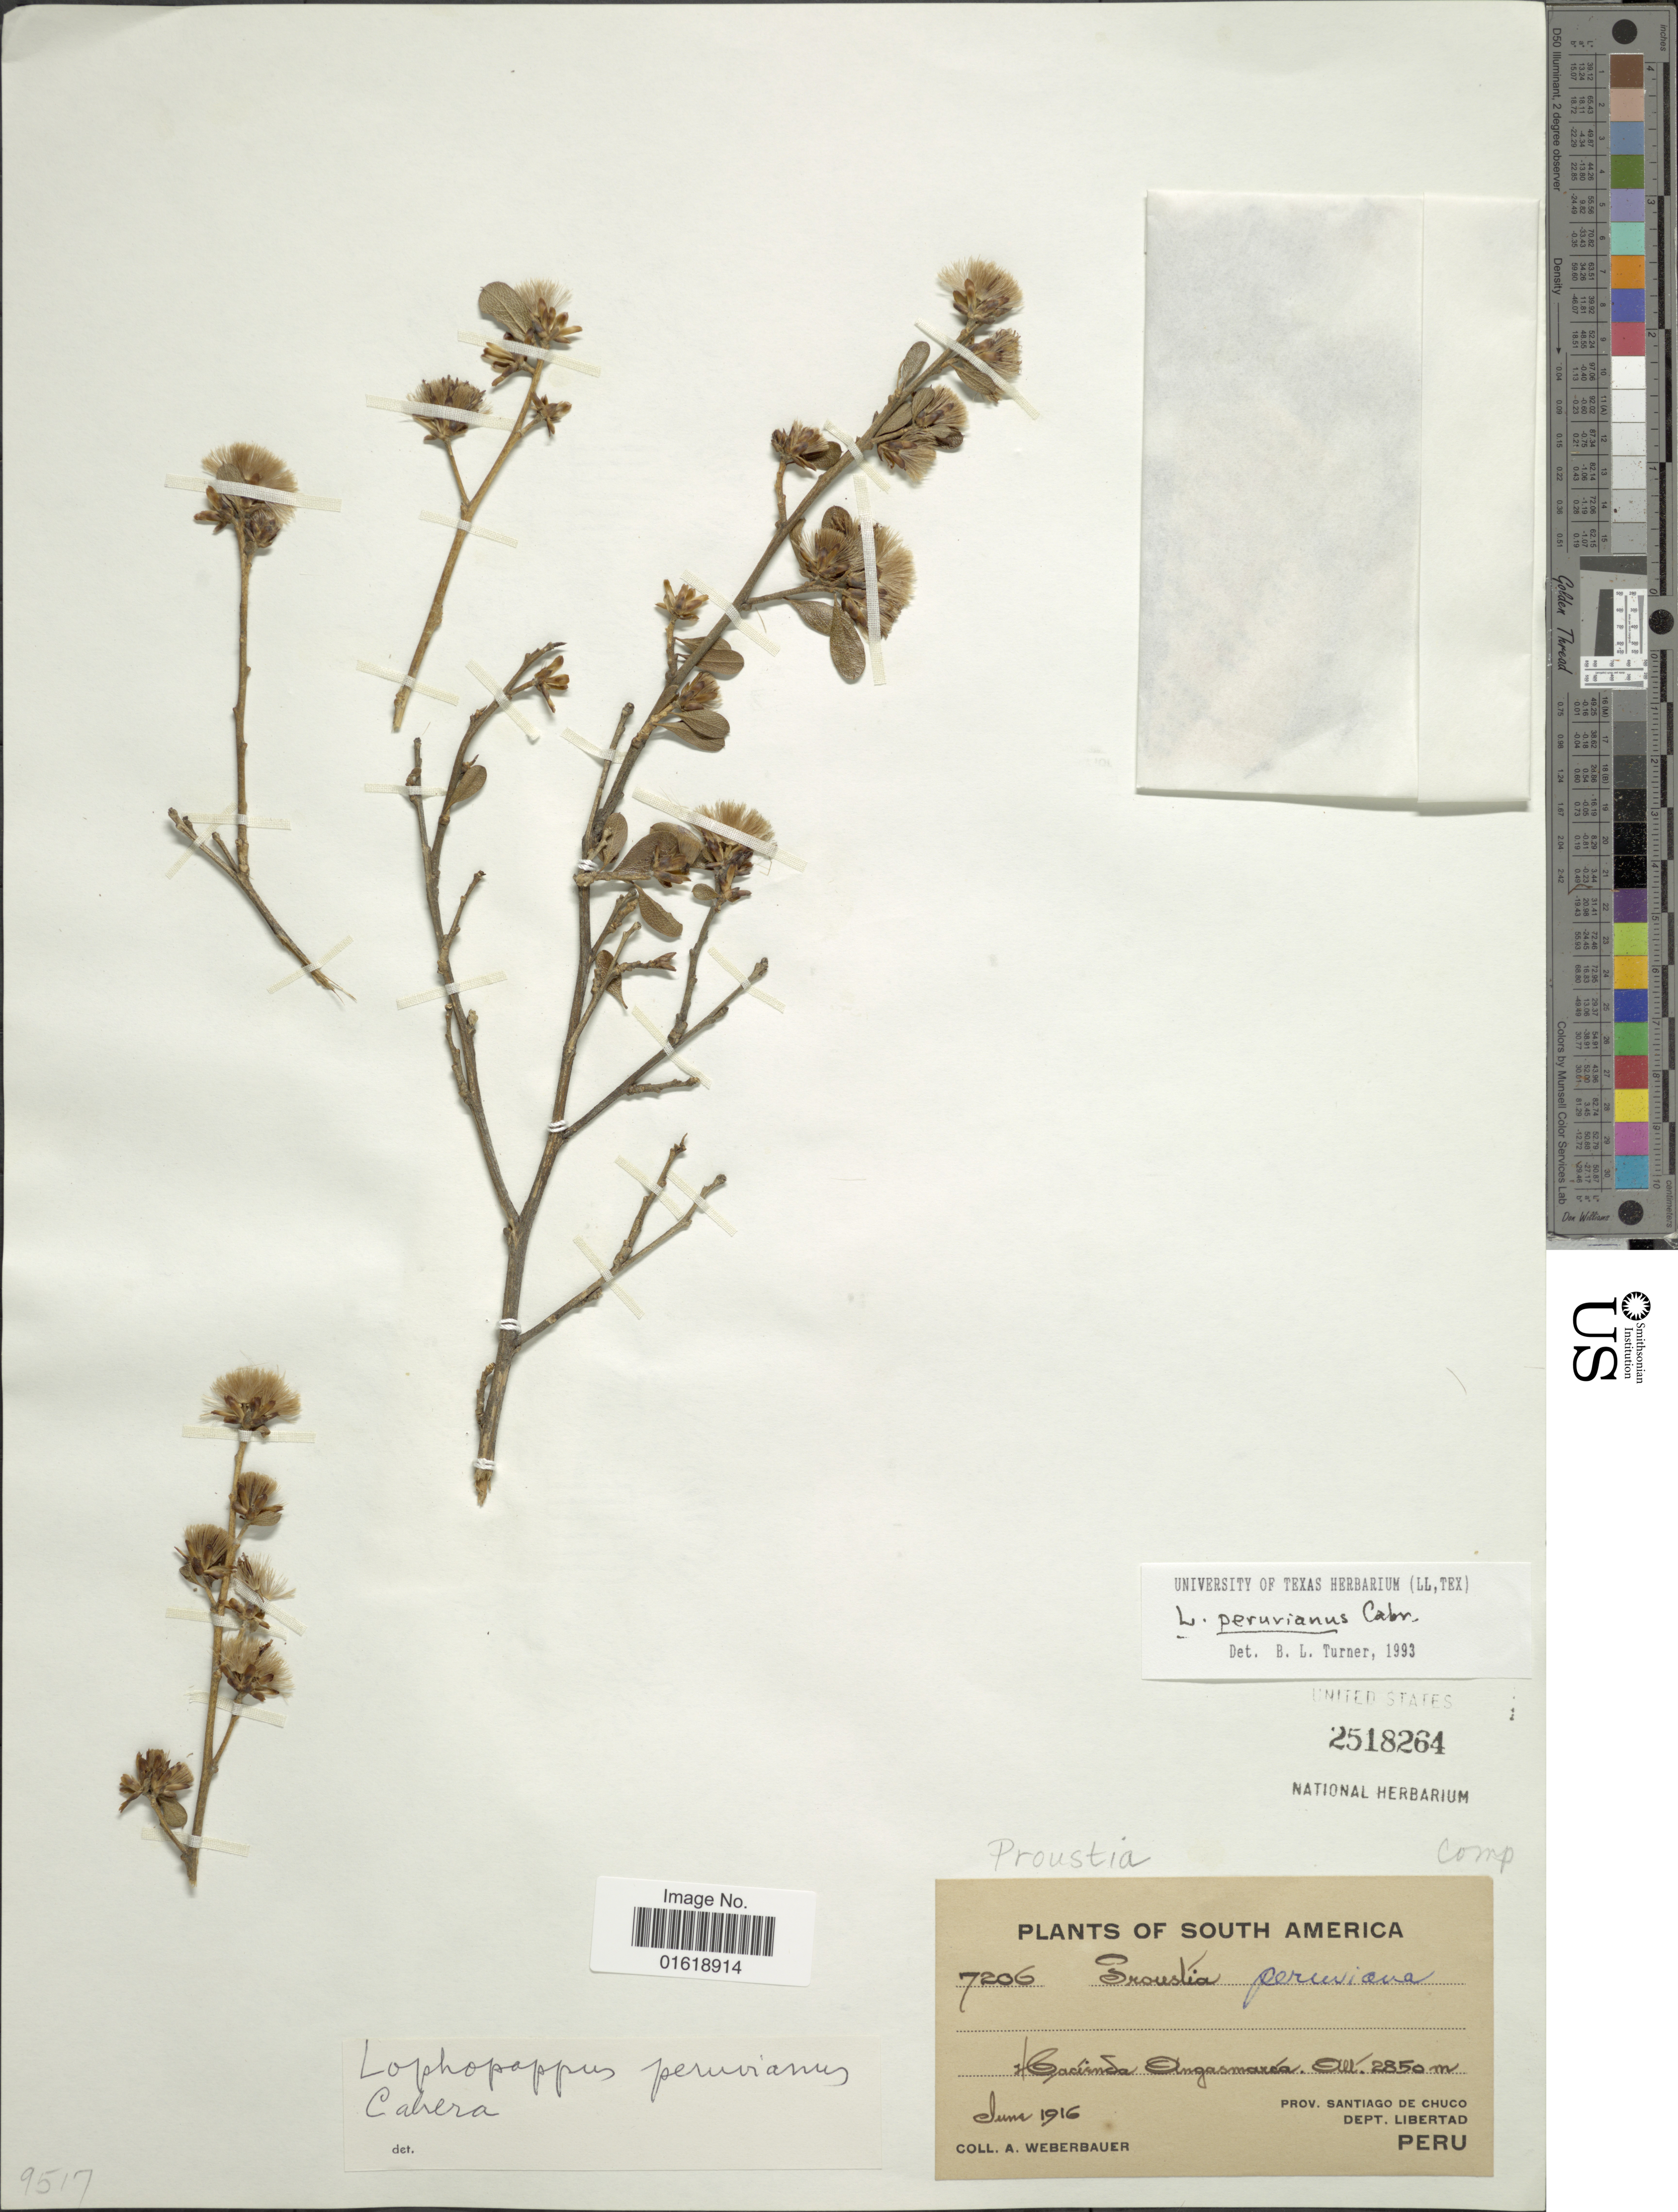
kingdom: Plantae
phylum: Tracheophyta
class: Magnoliopsida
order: Asterales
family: Asteraceae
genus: Lophopappus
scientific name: Lophopappus peruvianus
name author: Cabrera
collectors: A. Weberbauer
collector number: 7206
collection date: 1916-06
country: Peru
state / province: La Libertad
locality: Cacienda Angasmarcá. Prov. Santiago de Chuco. Dept. Libertad.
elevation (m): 2850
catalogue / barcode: US 2518264